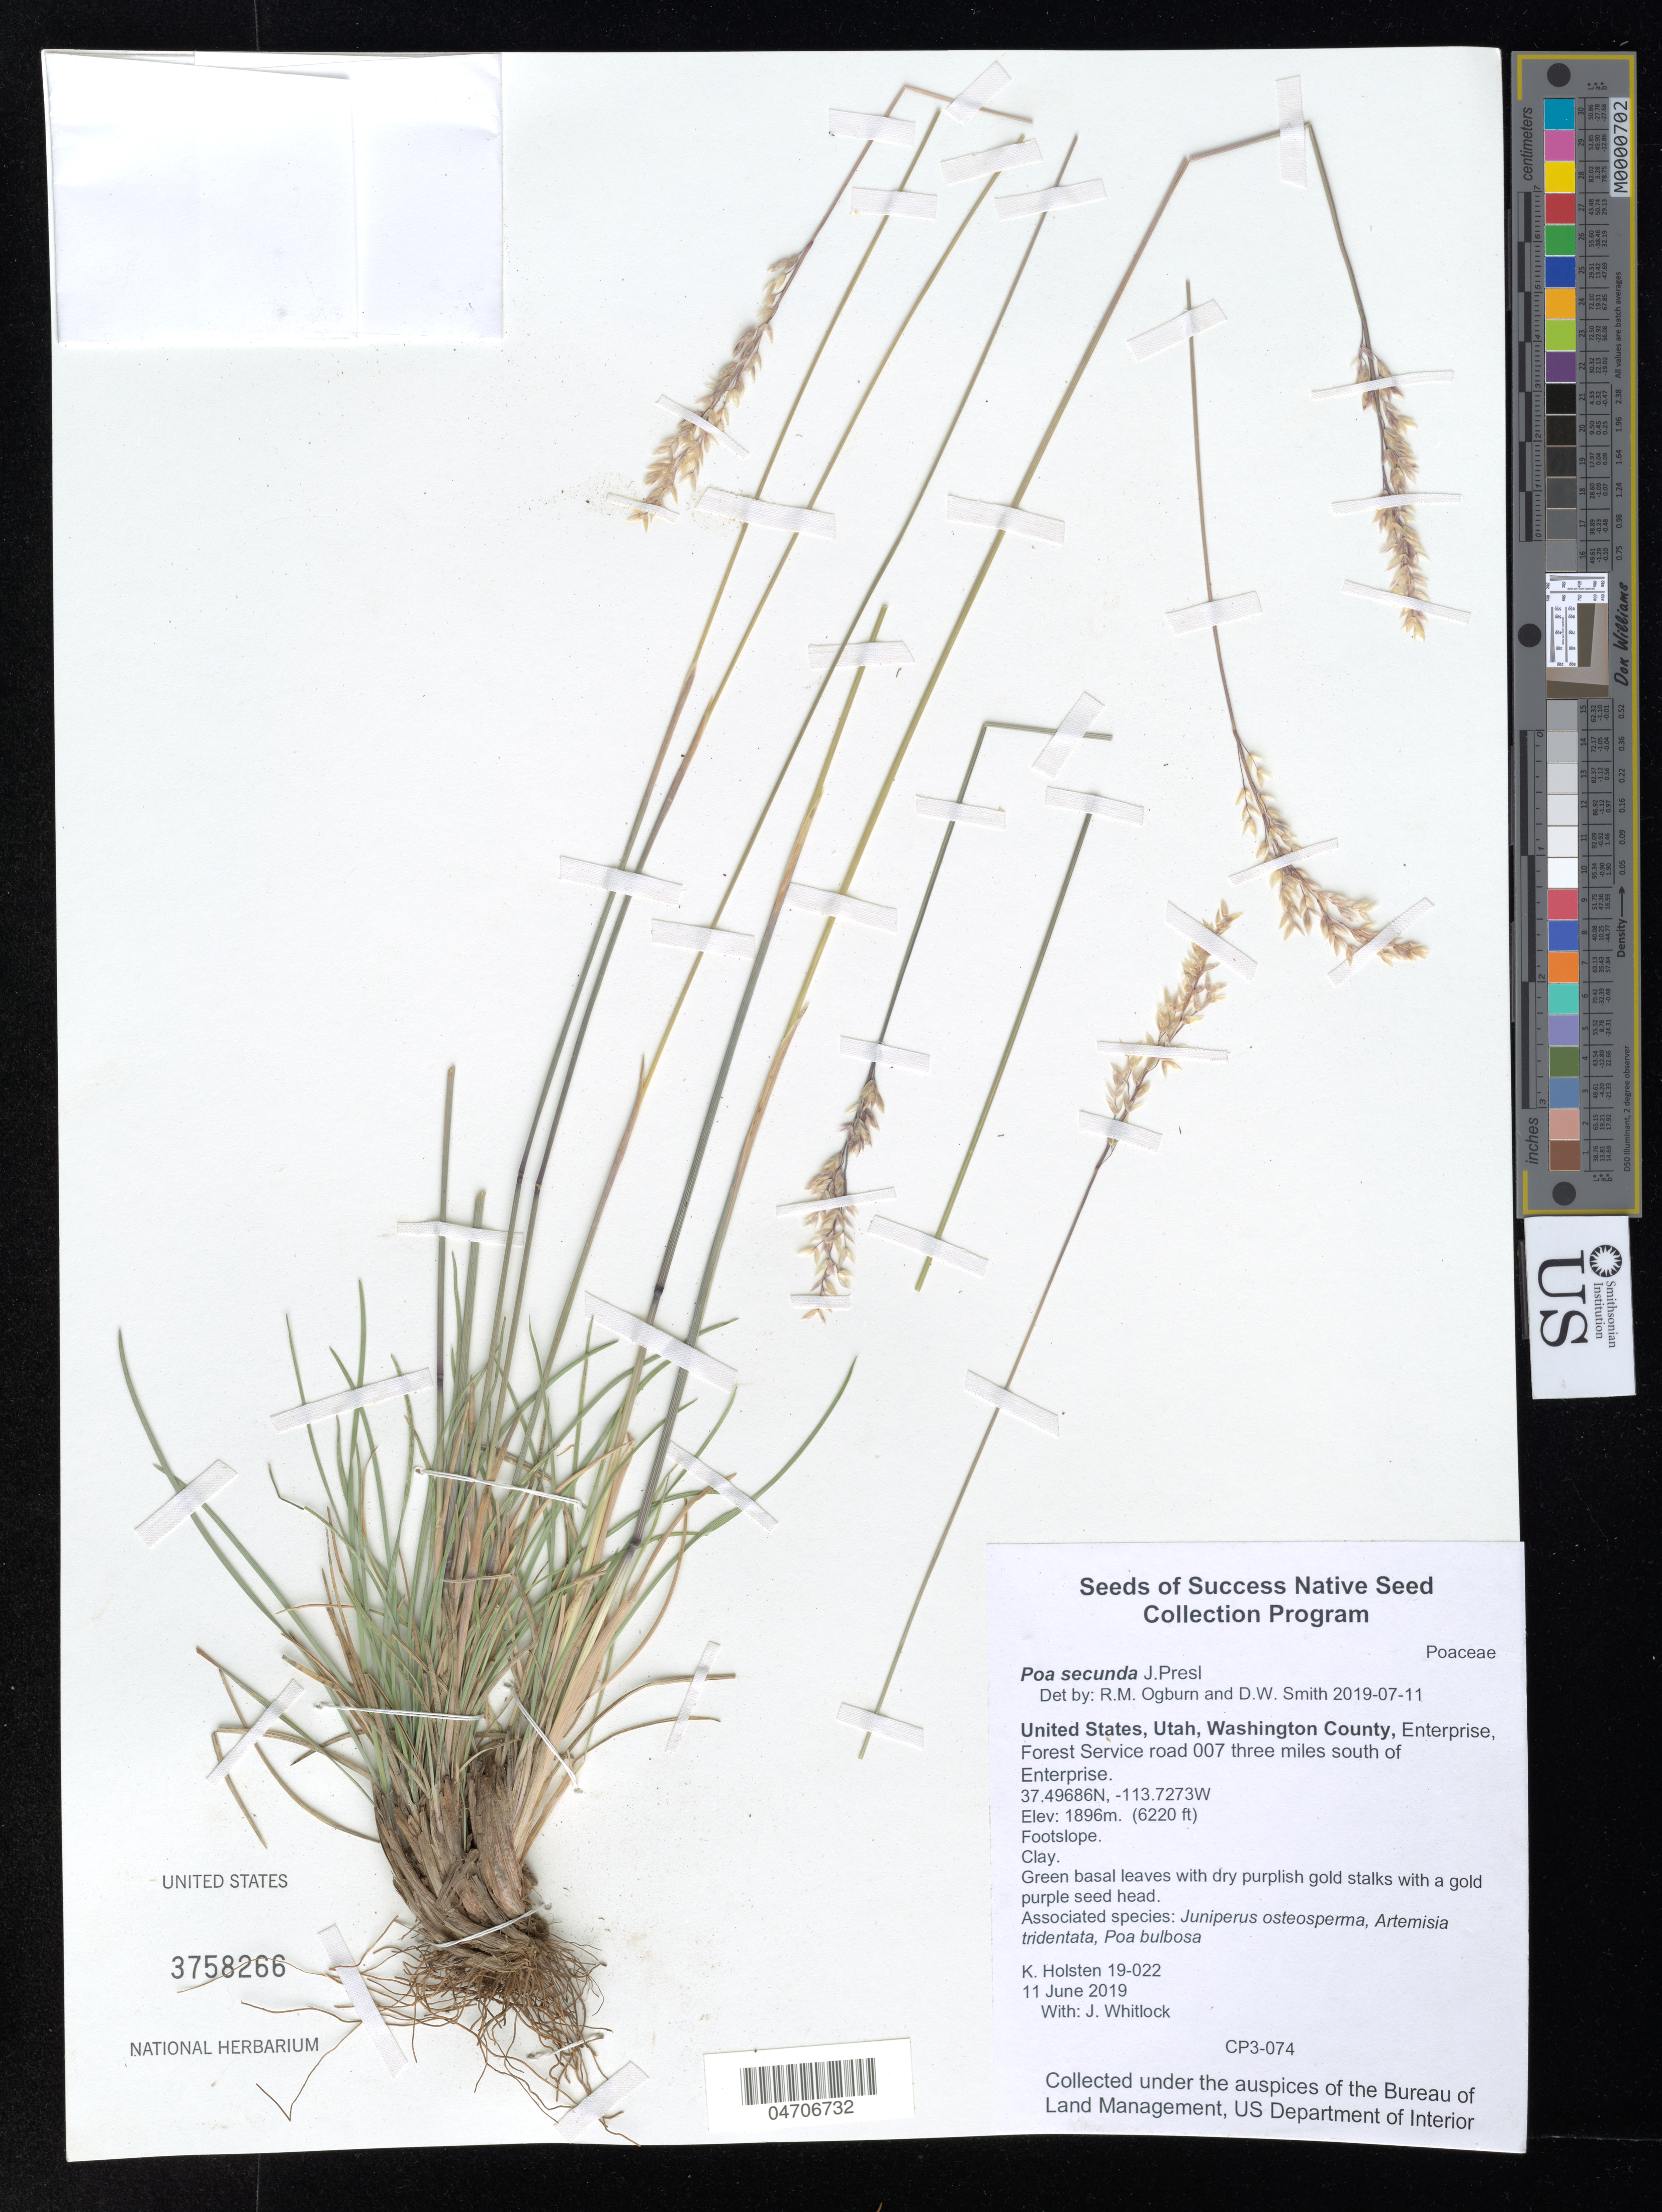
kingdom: Plantae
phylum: Tracheophyta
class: Liliopsida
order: Poales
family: Poaceae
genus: Poa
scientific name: Poa secunda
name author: J. Presl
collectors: B. Ponman & A. Quintanar Castillo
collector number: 19-022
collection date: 2019-06-11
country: United States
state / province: Utah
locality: Washington County, Enterprise, Forest Service road 007 three miles south of Enterprise.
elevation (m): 1896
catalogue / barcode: US 3758266